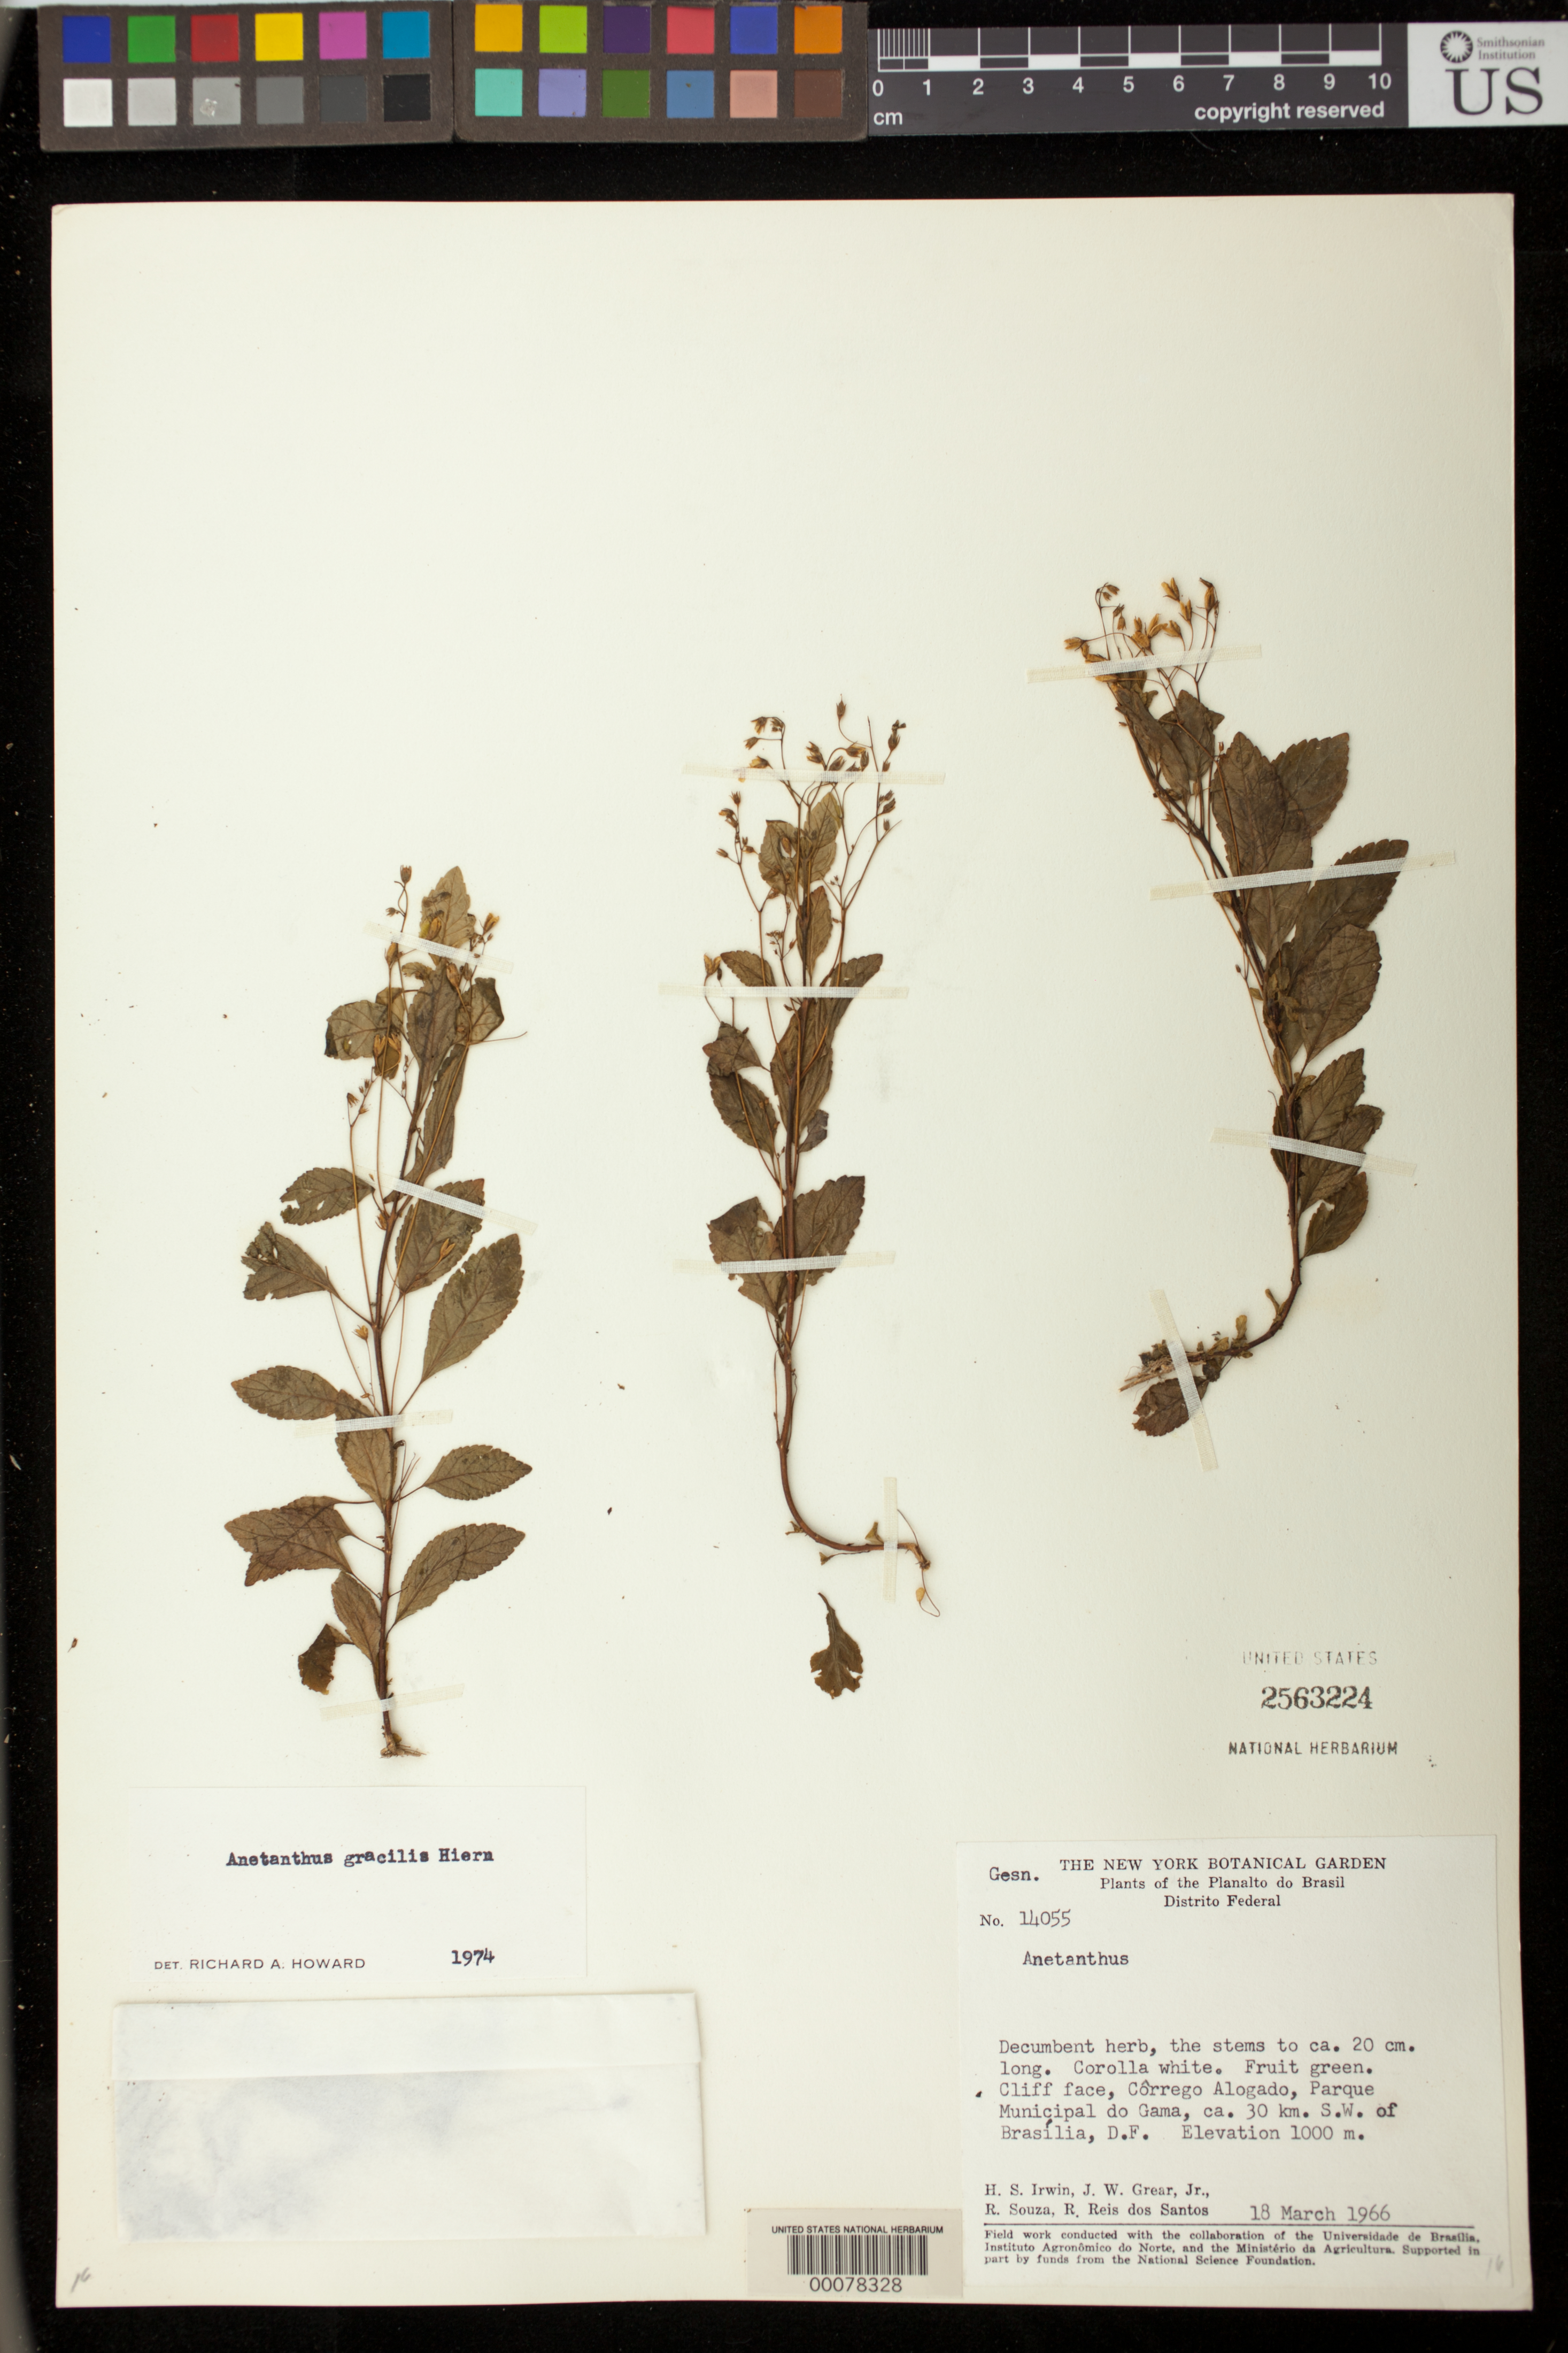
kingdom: Plantae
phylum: Tracheophyta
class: Magnoliopsida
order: Lamiales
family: Gesneriaceae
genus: Anetanthus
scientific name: Anetanthus gracilis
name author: Hiern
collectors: H. Irwin, J. W. Grear, R. Souza & M. R. Santos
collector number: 14055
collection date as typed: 18 Mar 1966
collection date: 1966-03-18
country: Brazil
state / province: Distrito Federal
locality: Corrego Alogado, Parque Municipal do Gama, about 3 km SW of Brasilia, D.F.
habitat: Cliff face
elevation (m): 1000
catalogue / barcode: US 2563224